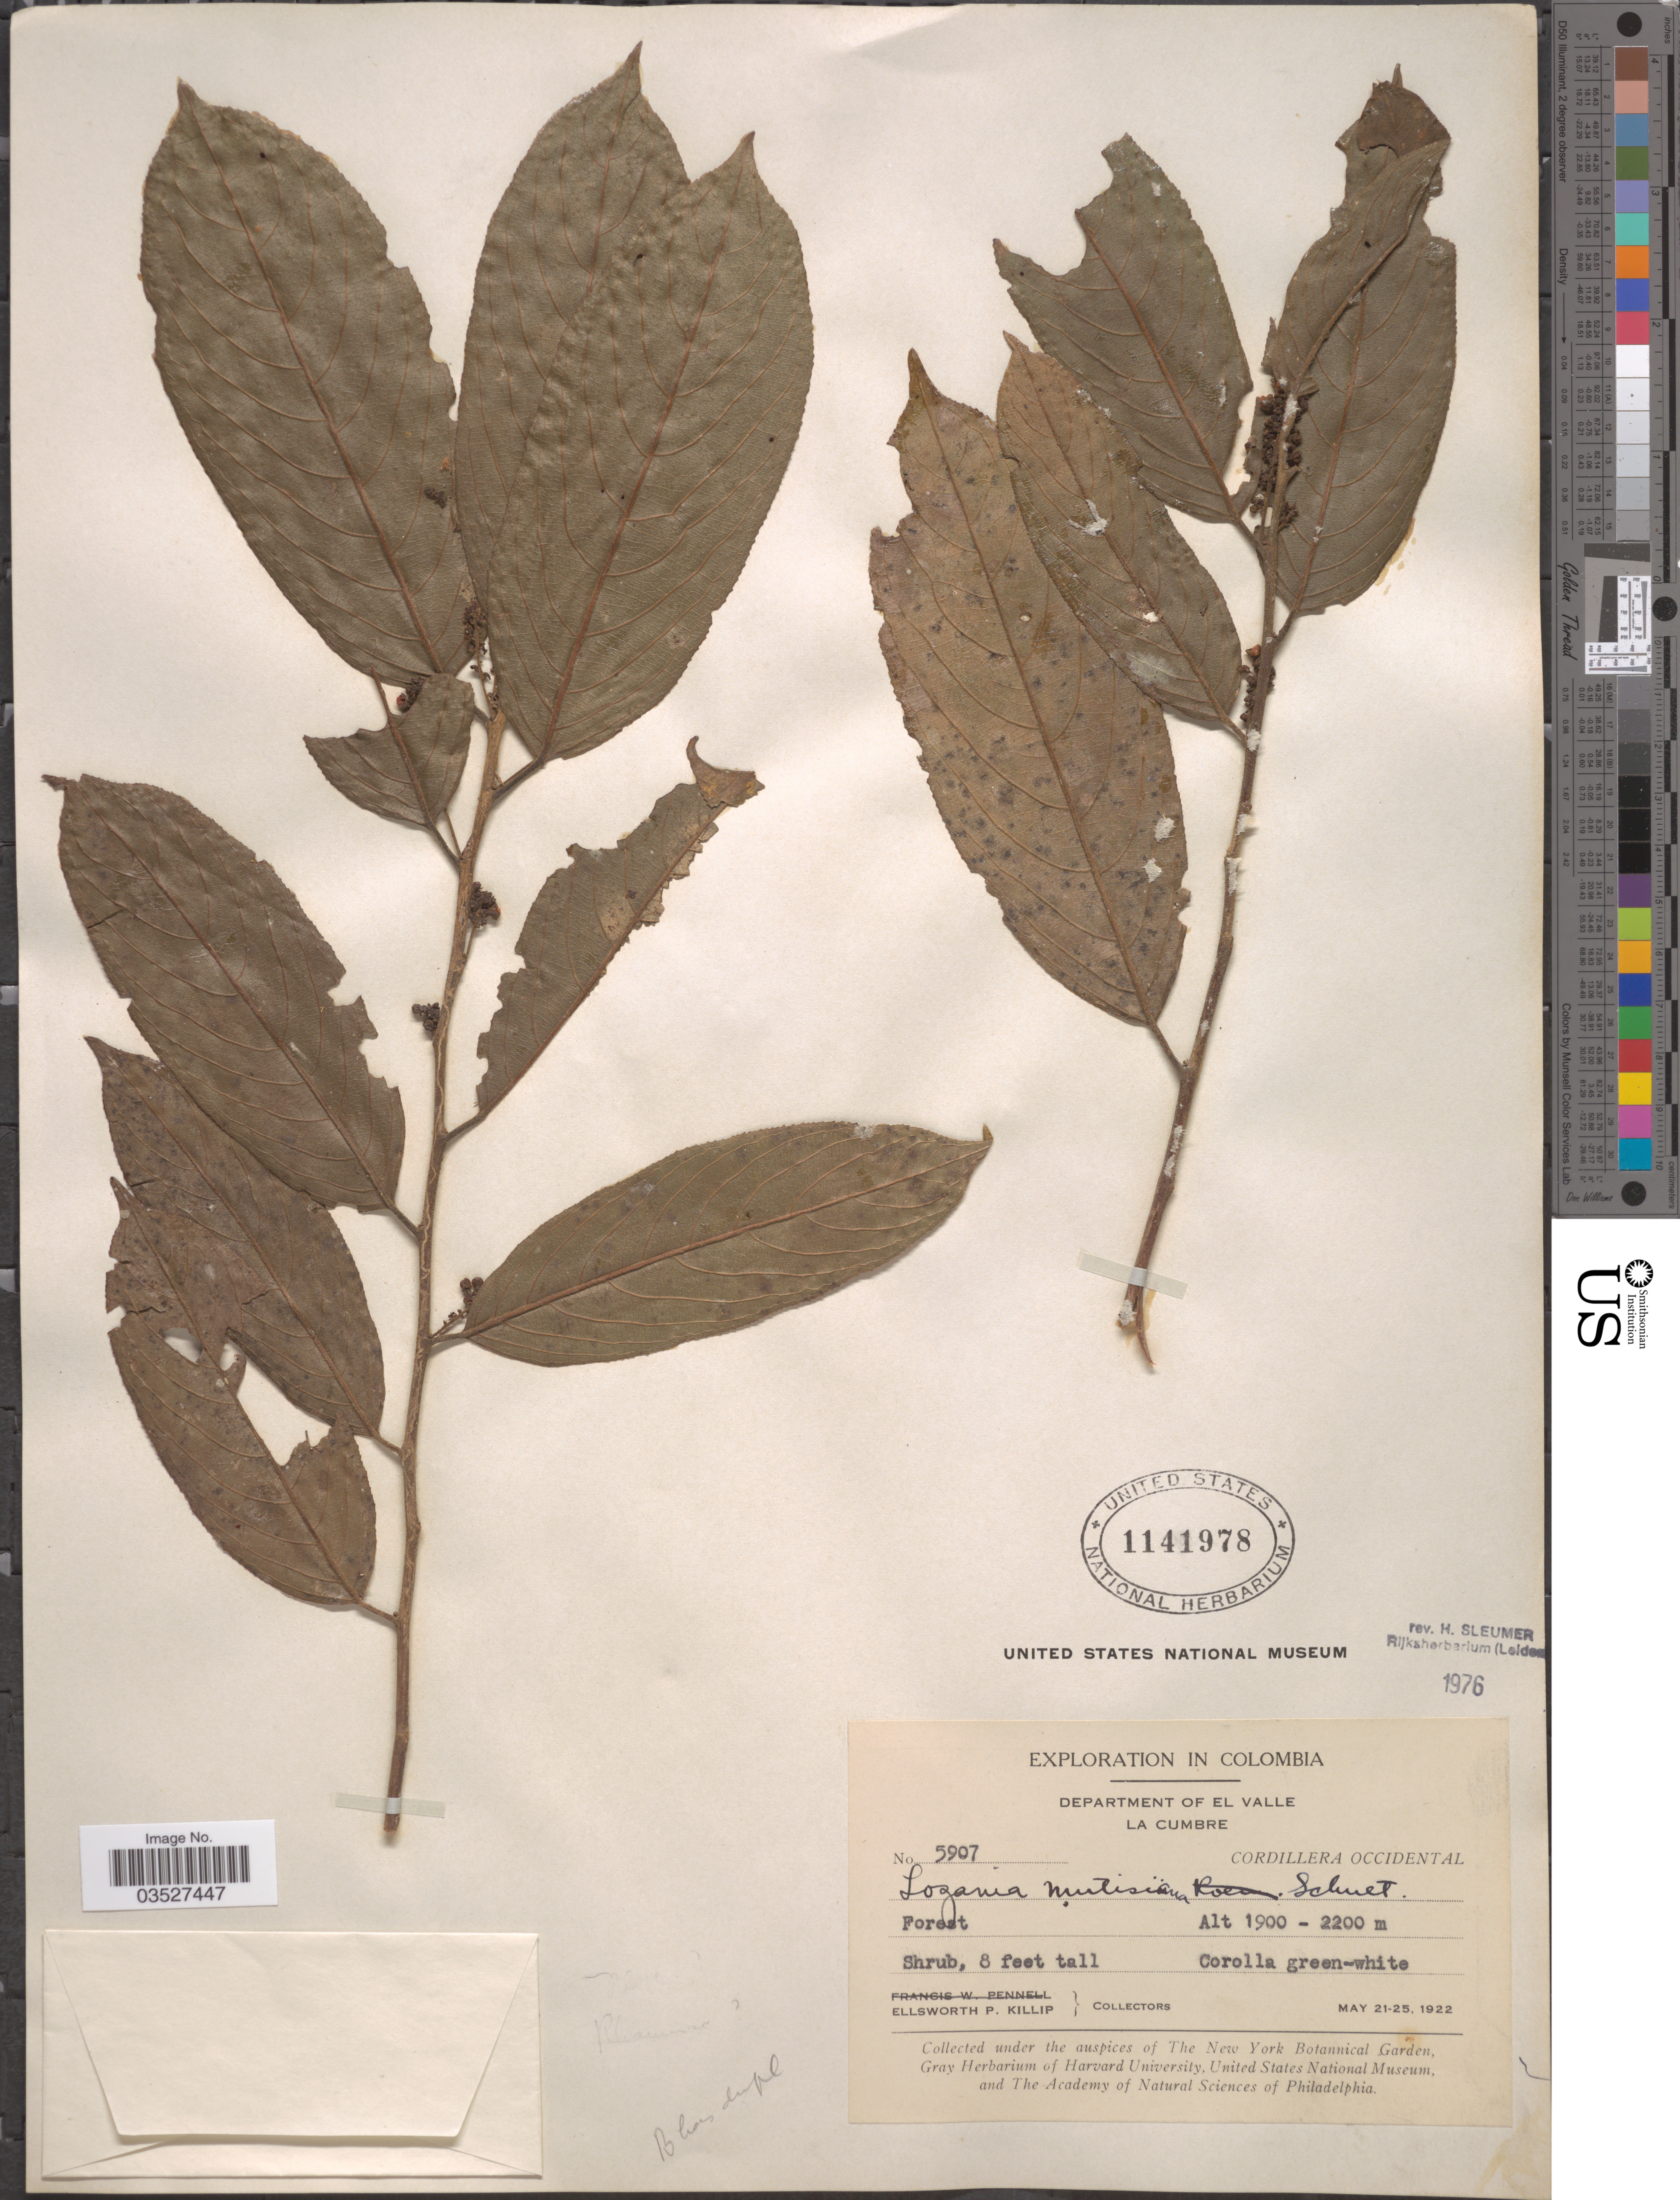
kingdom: Plantae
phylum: Tracheophyta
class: Magnoliopsida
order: Malpighiales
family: Lacistemataceae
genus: Lozania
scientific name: Lozania mutisiana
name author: Schult. in Roem. & Schult.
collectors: E. P. Killip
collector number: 5907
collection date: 1922-05-21/1922-05-25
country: Colombia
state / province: Valle del Cauca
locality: Department of El Valle. La Cumbre. Cordillera Occidental.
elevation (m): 1900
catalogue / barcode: US 1141978